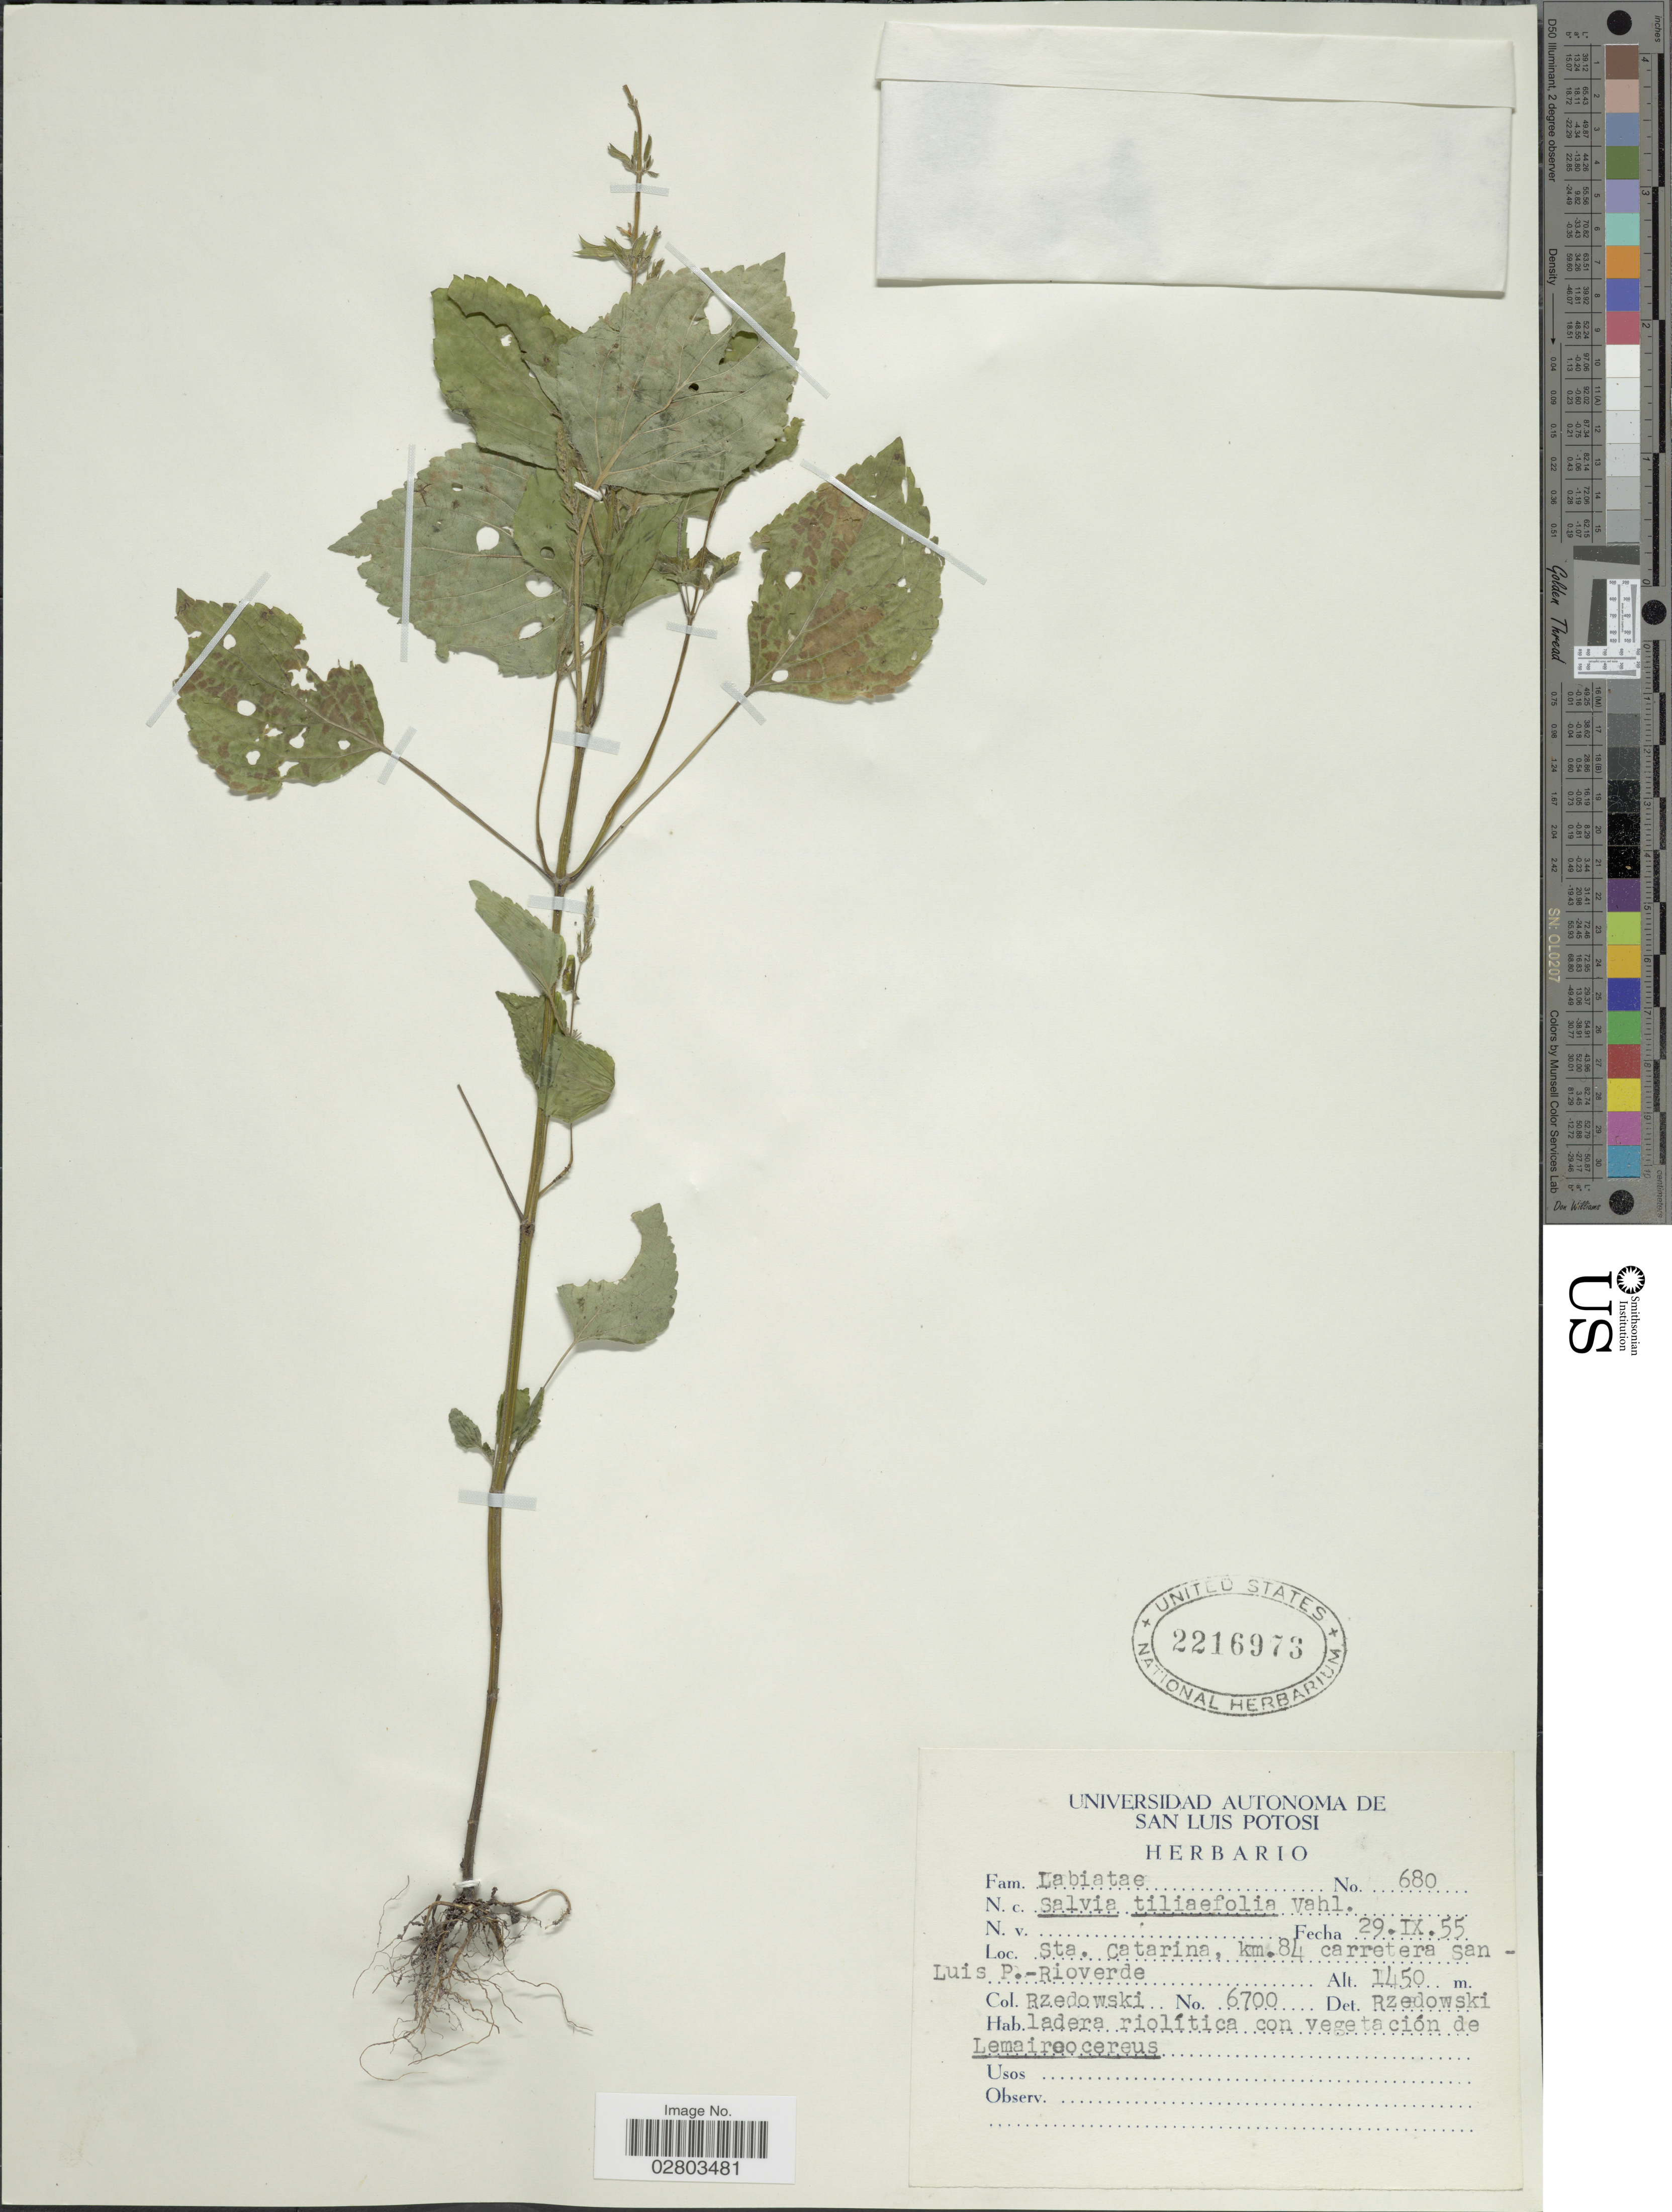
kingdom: Plantae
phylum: Tracheophyta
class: Magnoliopsida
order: Lamiales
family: Lamiaceae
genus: Salvia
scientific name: Salvia tiliifolia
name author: Vahl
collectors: Rzedowski, --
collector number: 6700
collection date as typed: Transcribed d/m/y: 29/9/55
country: Mexico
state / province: San Luis Potosí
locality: Sta. Catarina, km. 54 carretera San Luis P.-Rioverde.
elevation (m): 1450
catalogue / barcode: US 2216973